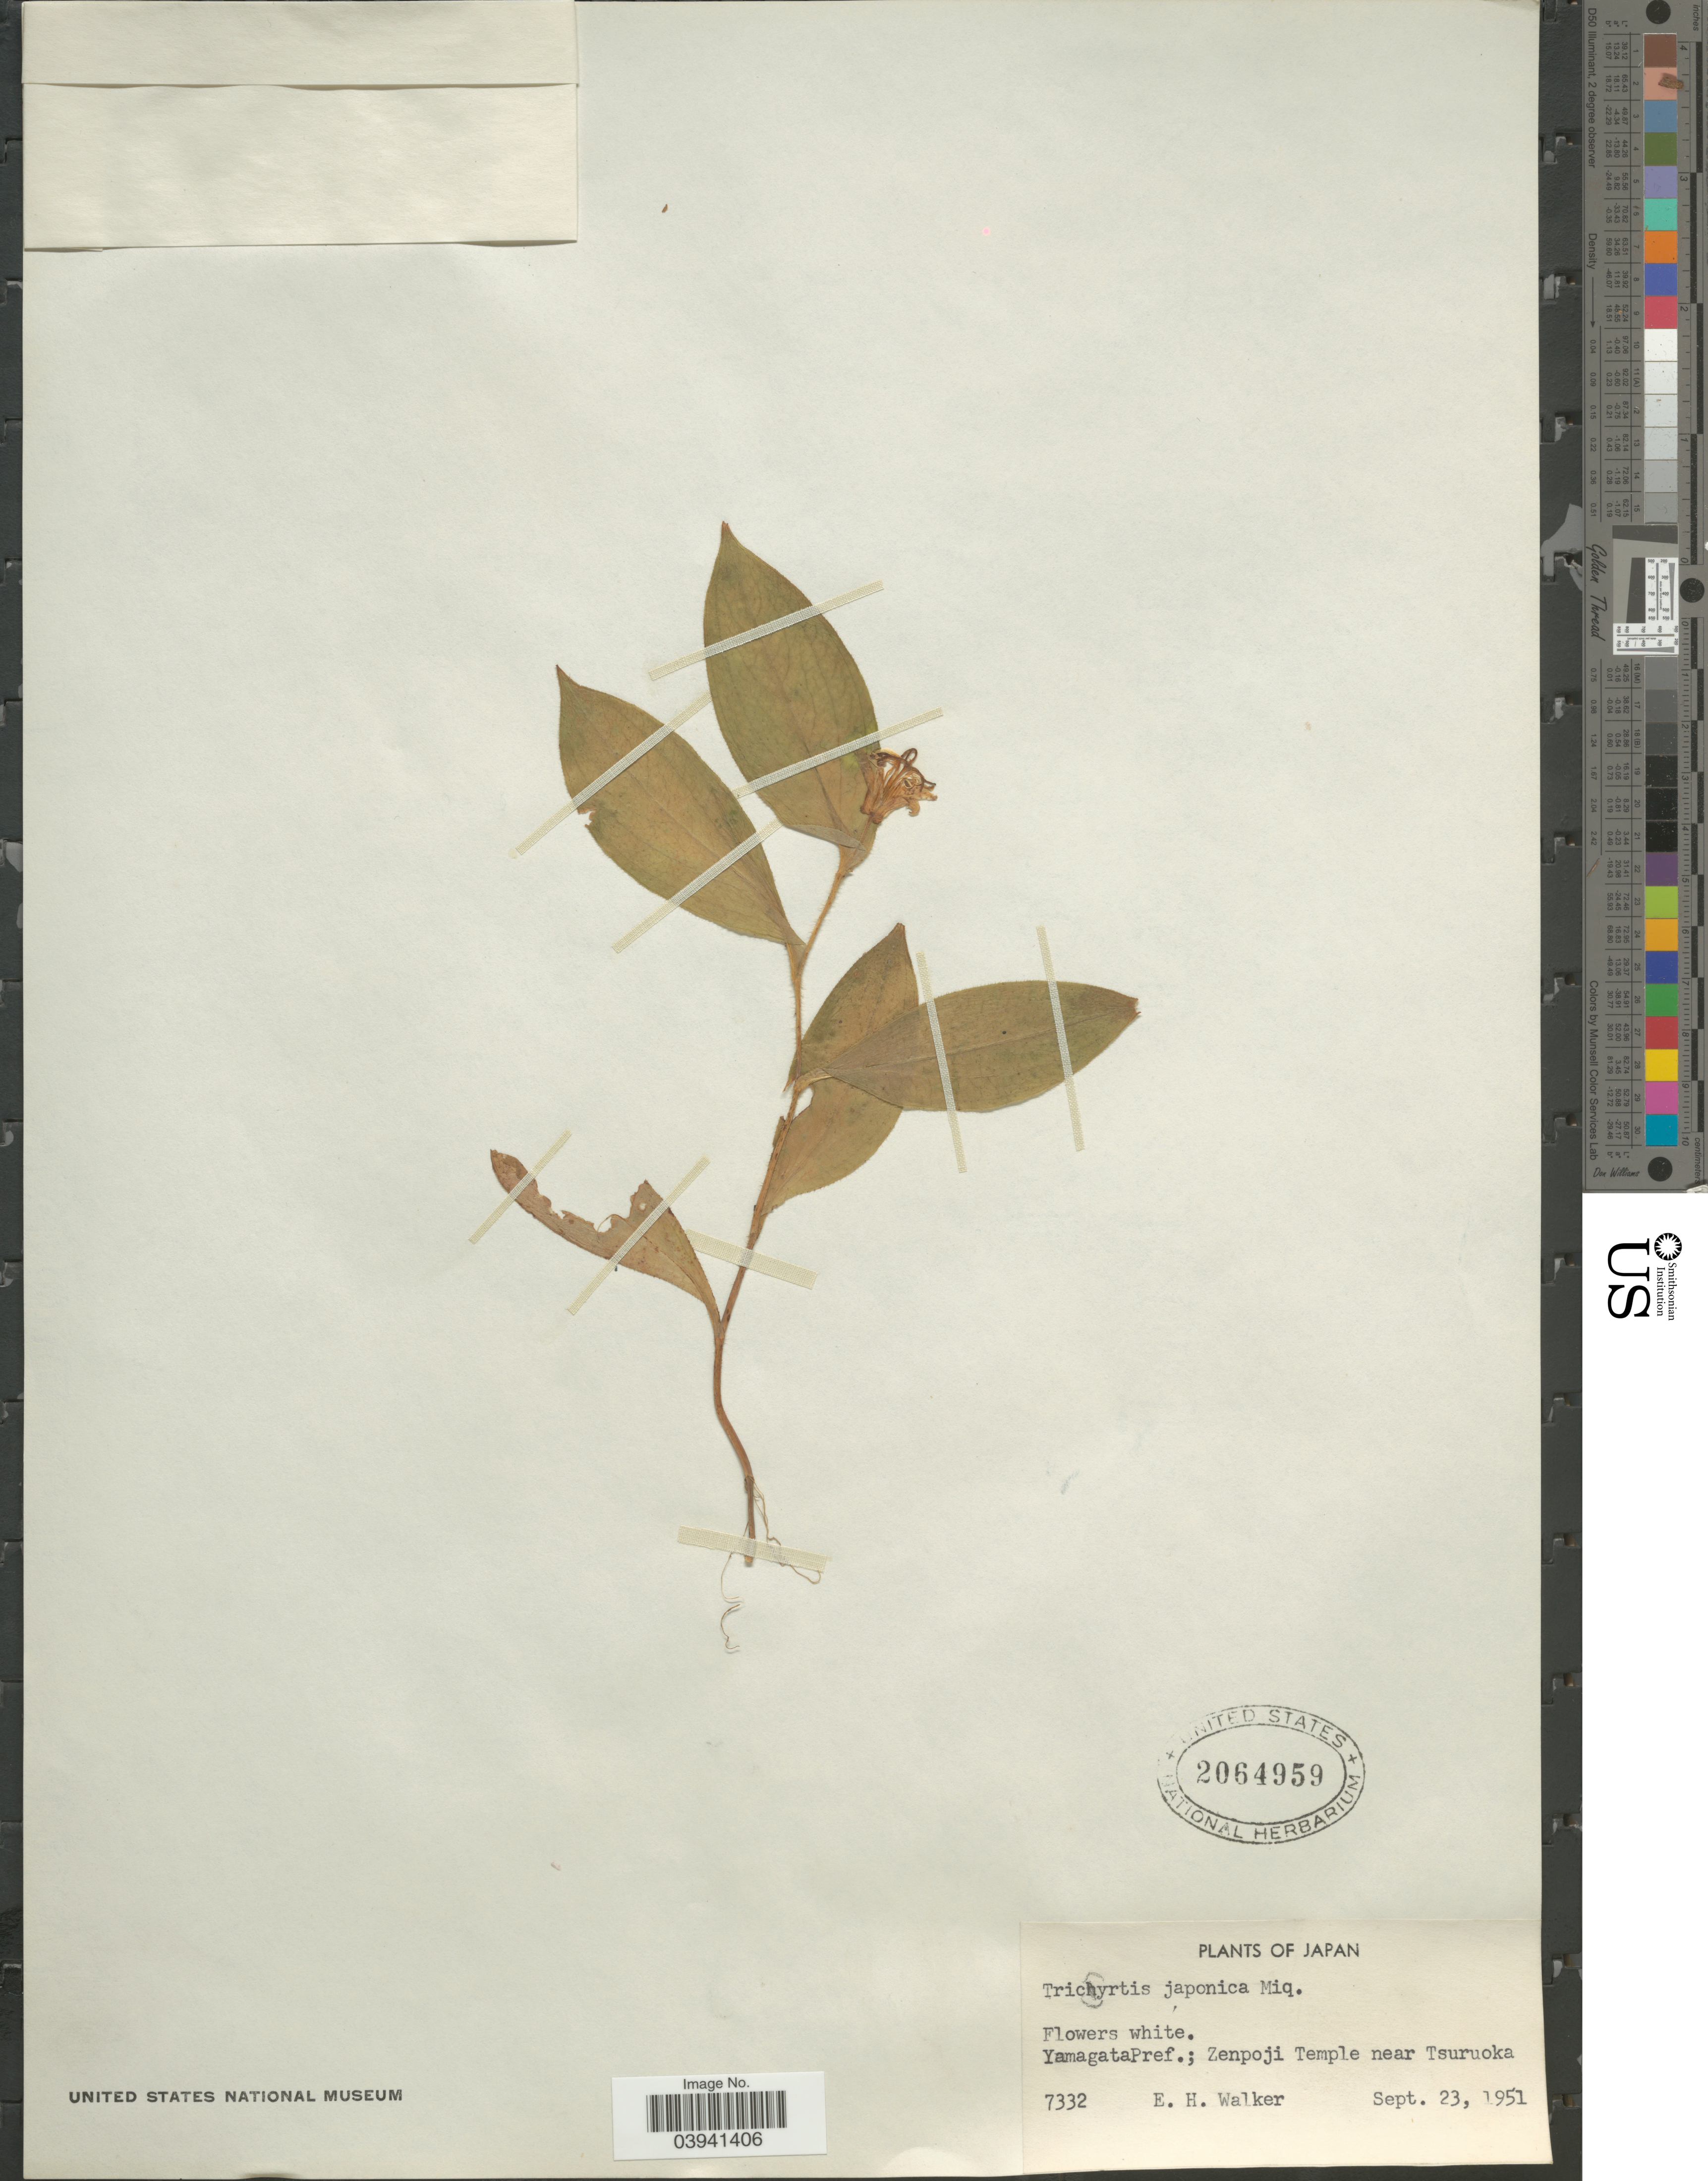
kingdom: Plantae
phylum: Tracheophyta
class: Liliopsida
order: Liliales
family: Liliaceae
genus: Tricyrtis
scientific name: Tricyrtis japonica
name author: Miq.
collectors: E. H. Walker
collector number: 7332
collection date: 1951-09-23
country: Japan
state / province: Yamagata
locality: Yamagata Pref.: Zenpoji Temple near Tsuruoka.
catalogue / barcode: US 2064959